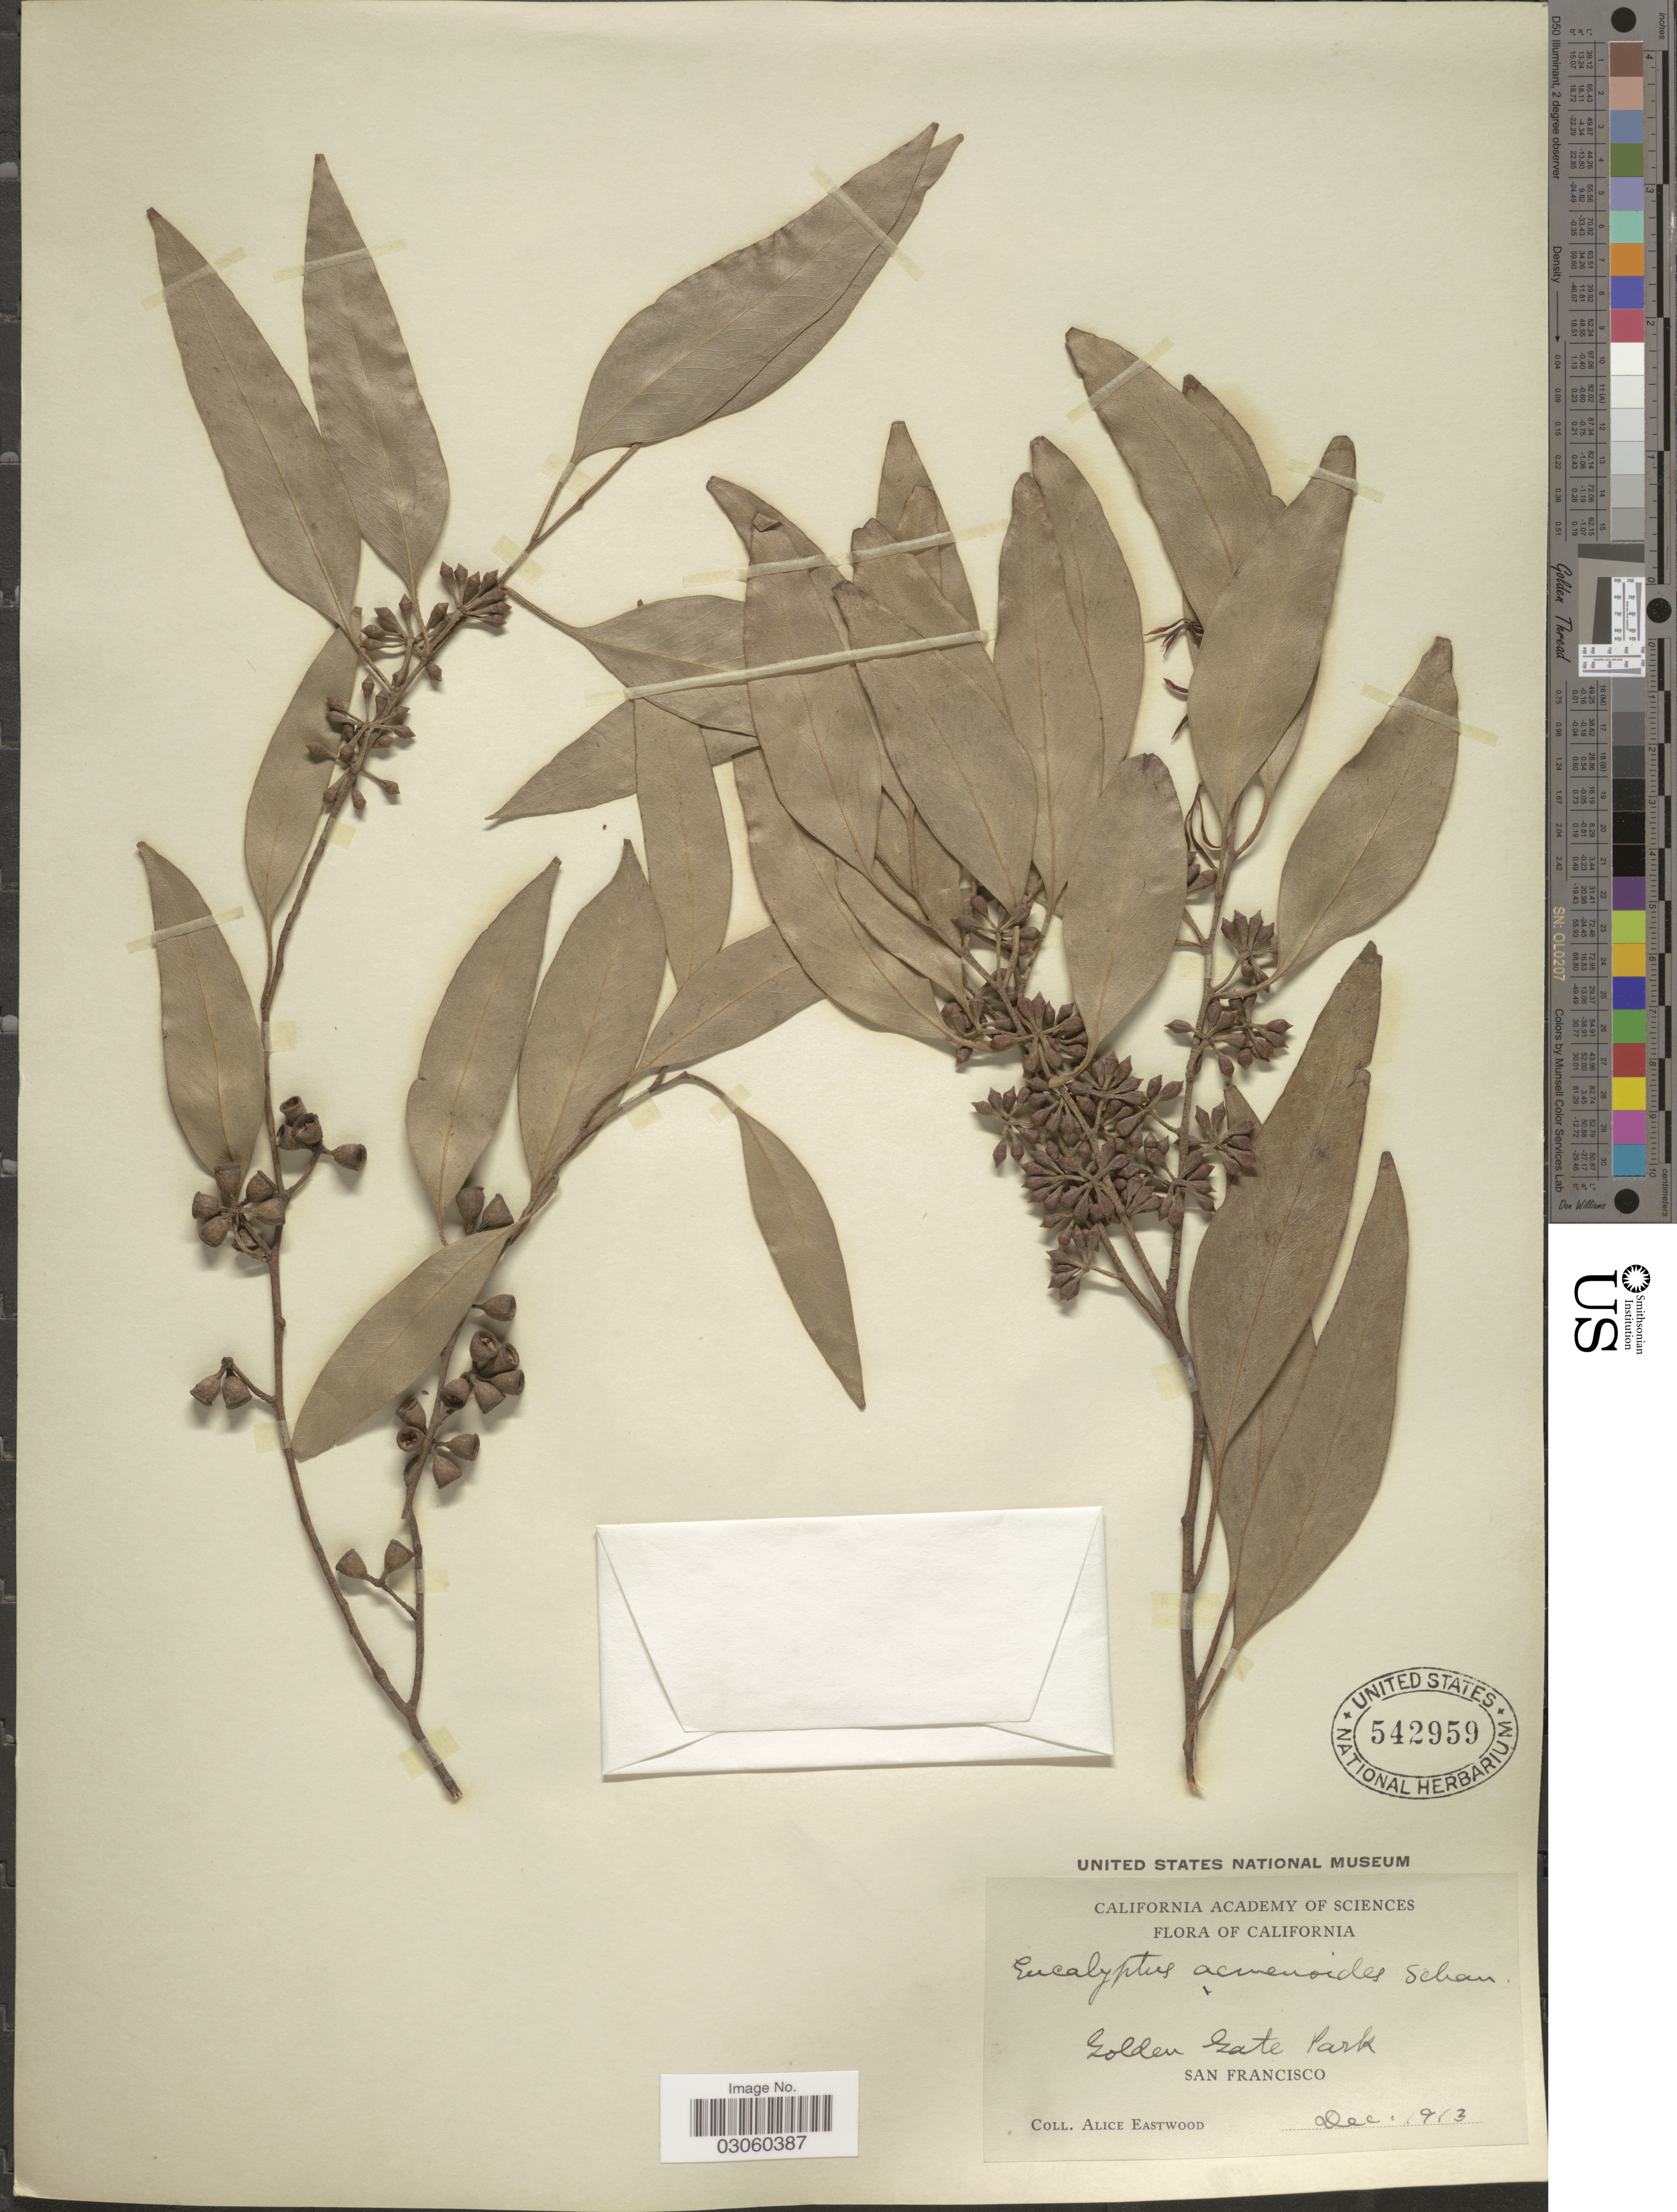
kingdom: Plantae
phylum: Tracheophyta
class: Magnoliopsida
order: Myrtales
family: Myrtaceae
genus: Eucalyptus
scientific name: Eucalyptus acmenoides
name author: S. Schauer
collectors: A. Eastwood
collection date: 1913-12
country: United States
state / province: California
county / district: San Francisco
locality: Golden Gate Park. San Francisco.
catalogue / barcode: US 542959